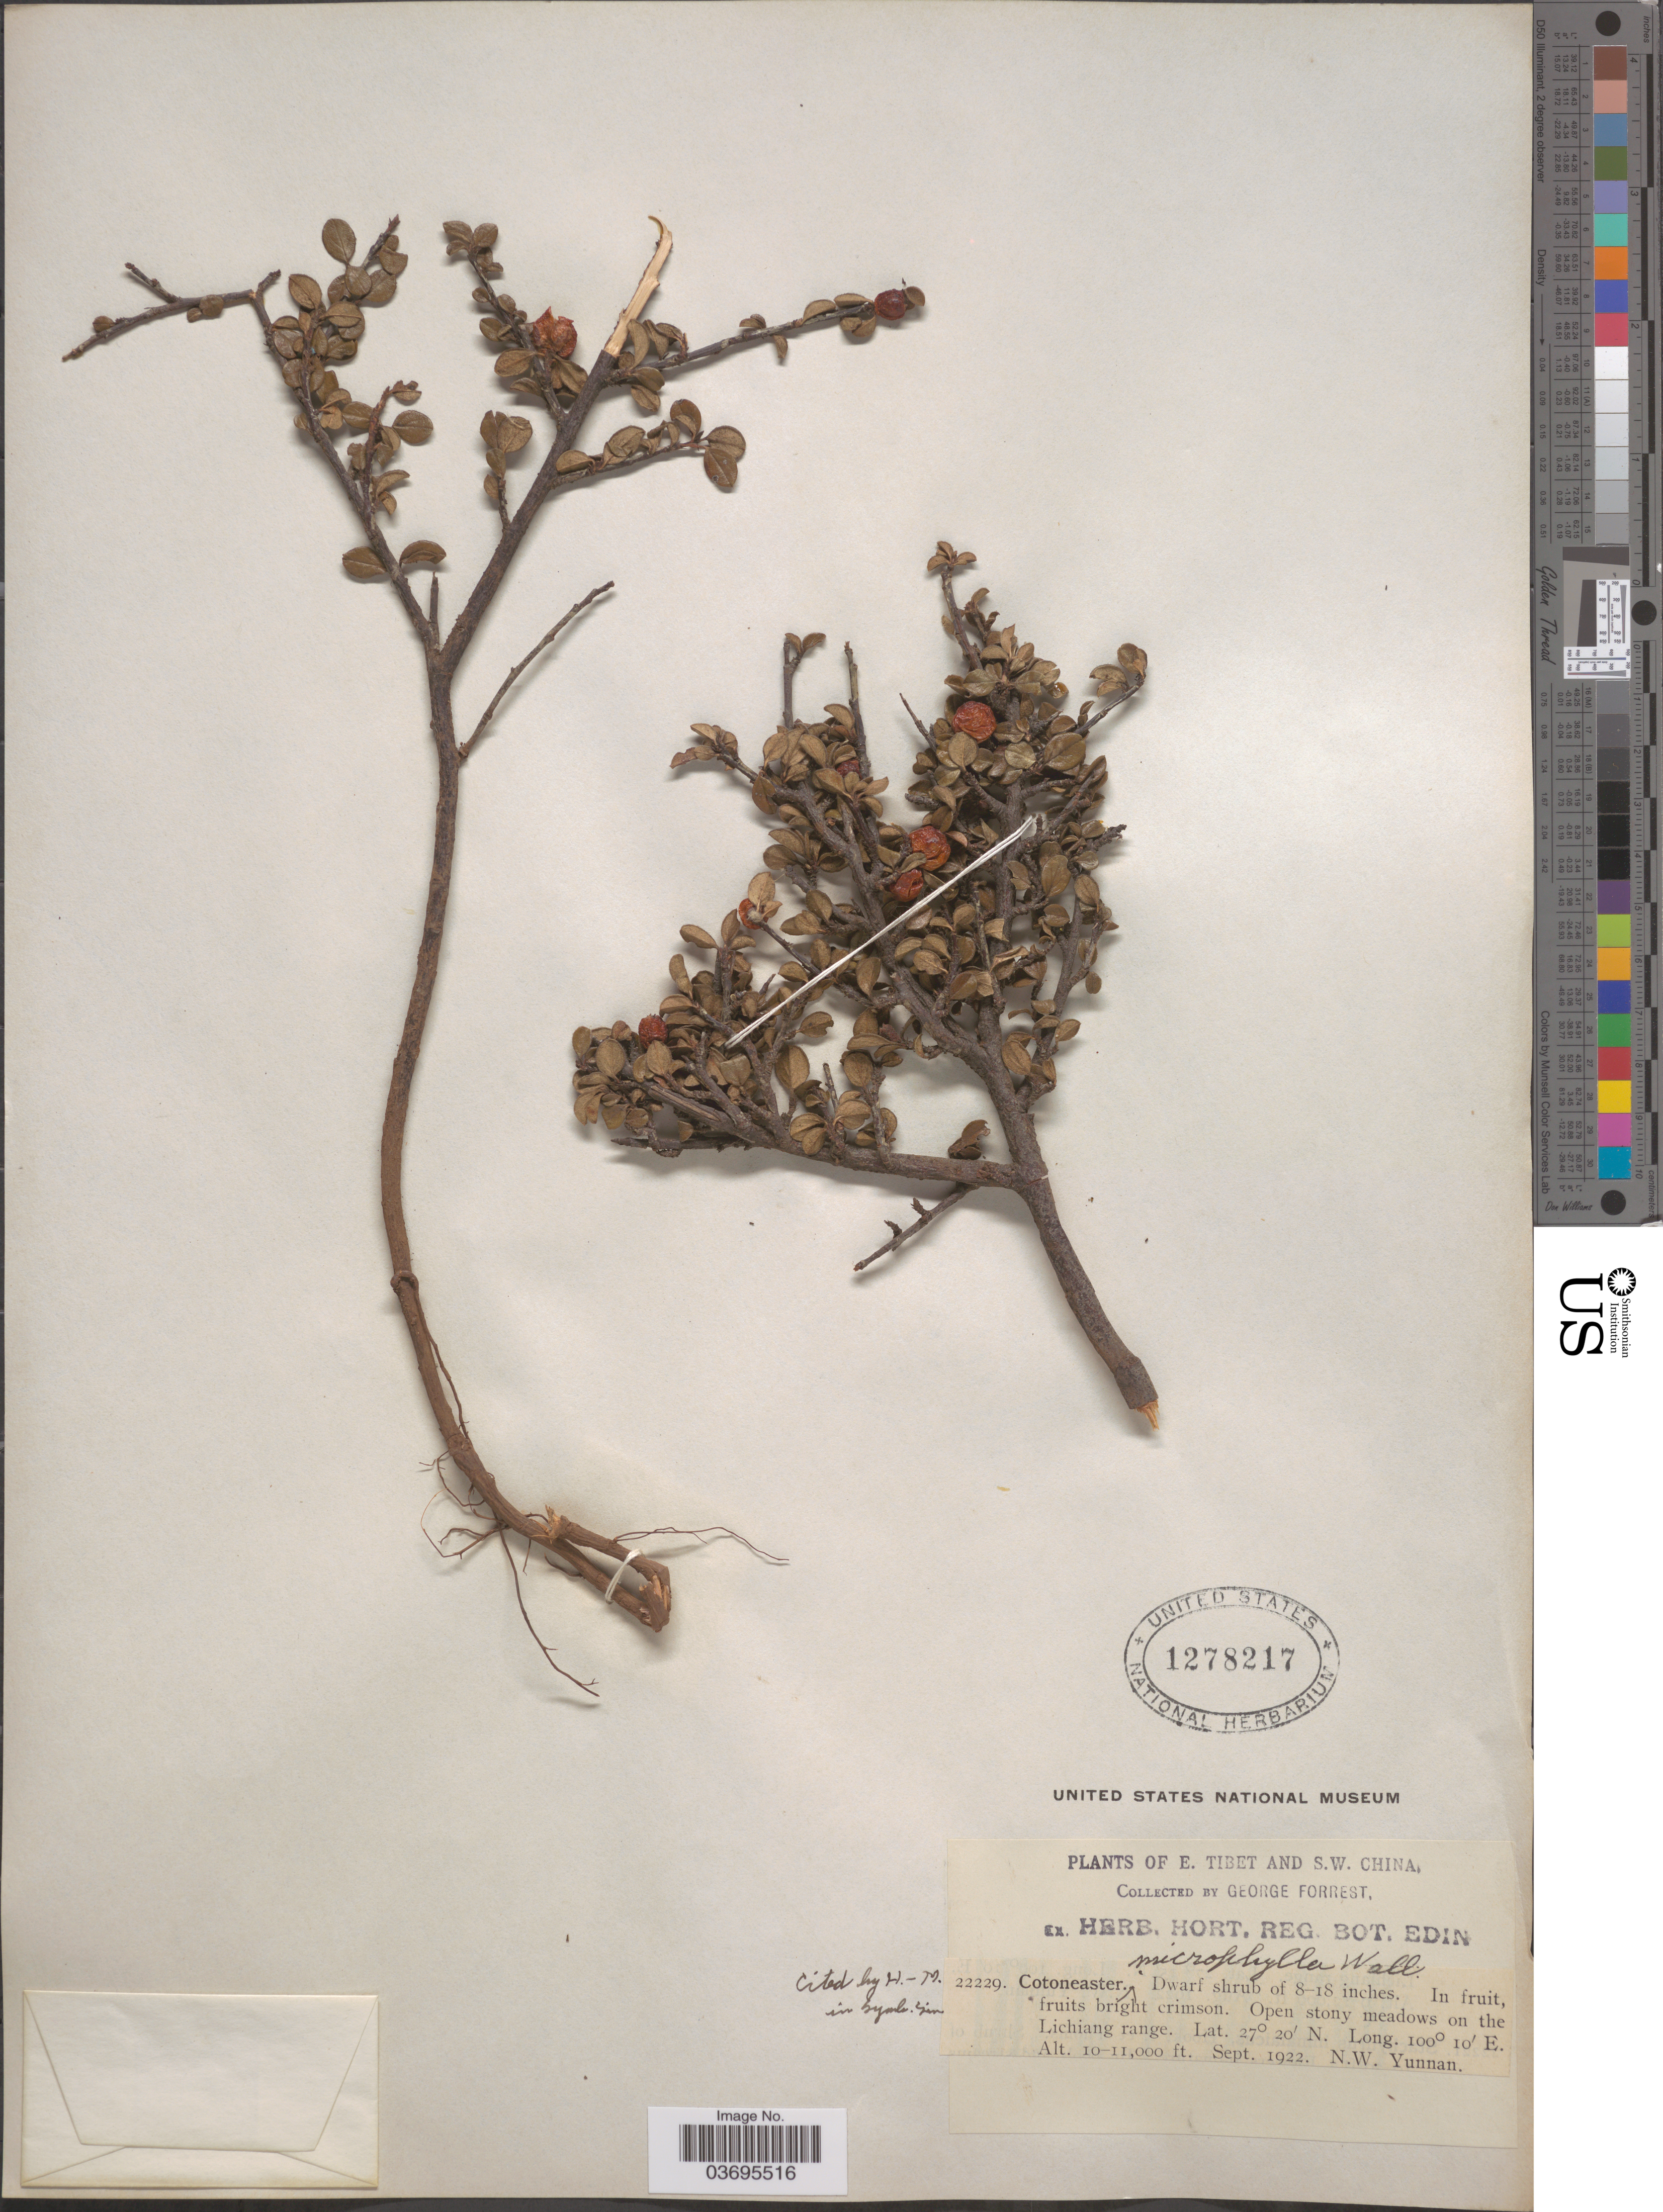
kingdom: Plantae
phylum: Tracheophyta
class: Magnoliopsida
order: Rosales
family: Rosaceae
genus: Cotoneaster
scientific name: Cotoneaster microphyllus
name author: Wall ex Lindl.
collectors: G. Forrest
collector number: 22229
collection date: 1922-09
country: China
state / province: Yunnan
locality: E. Tibet and S.W. China. Open stony meadows on the Lichiang range. N.W. Yunnan.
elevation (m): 3048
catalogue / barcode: US 1278217